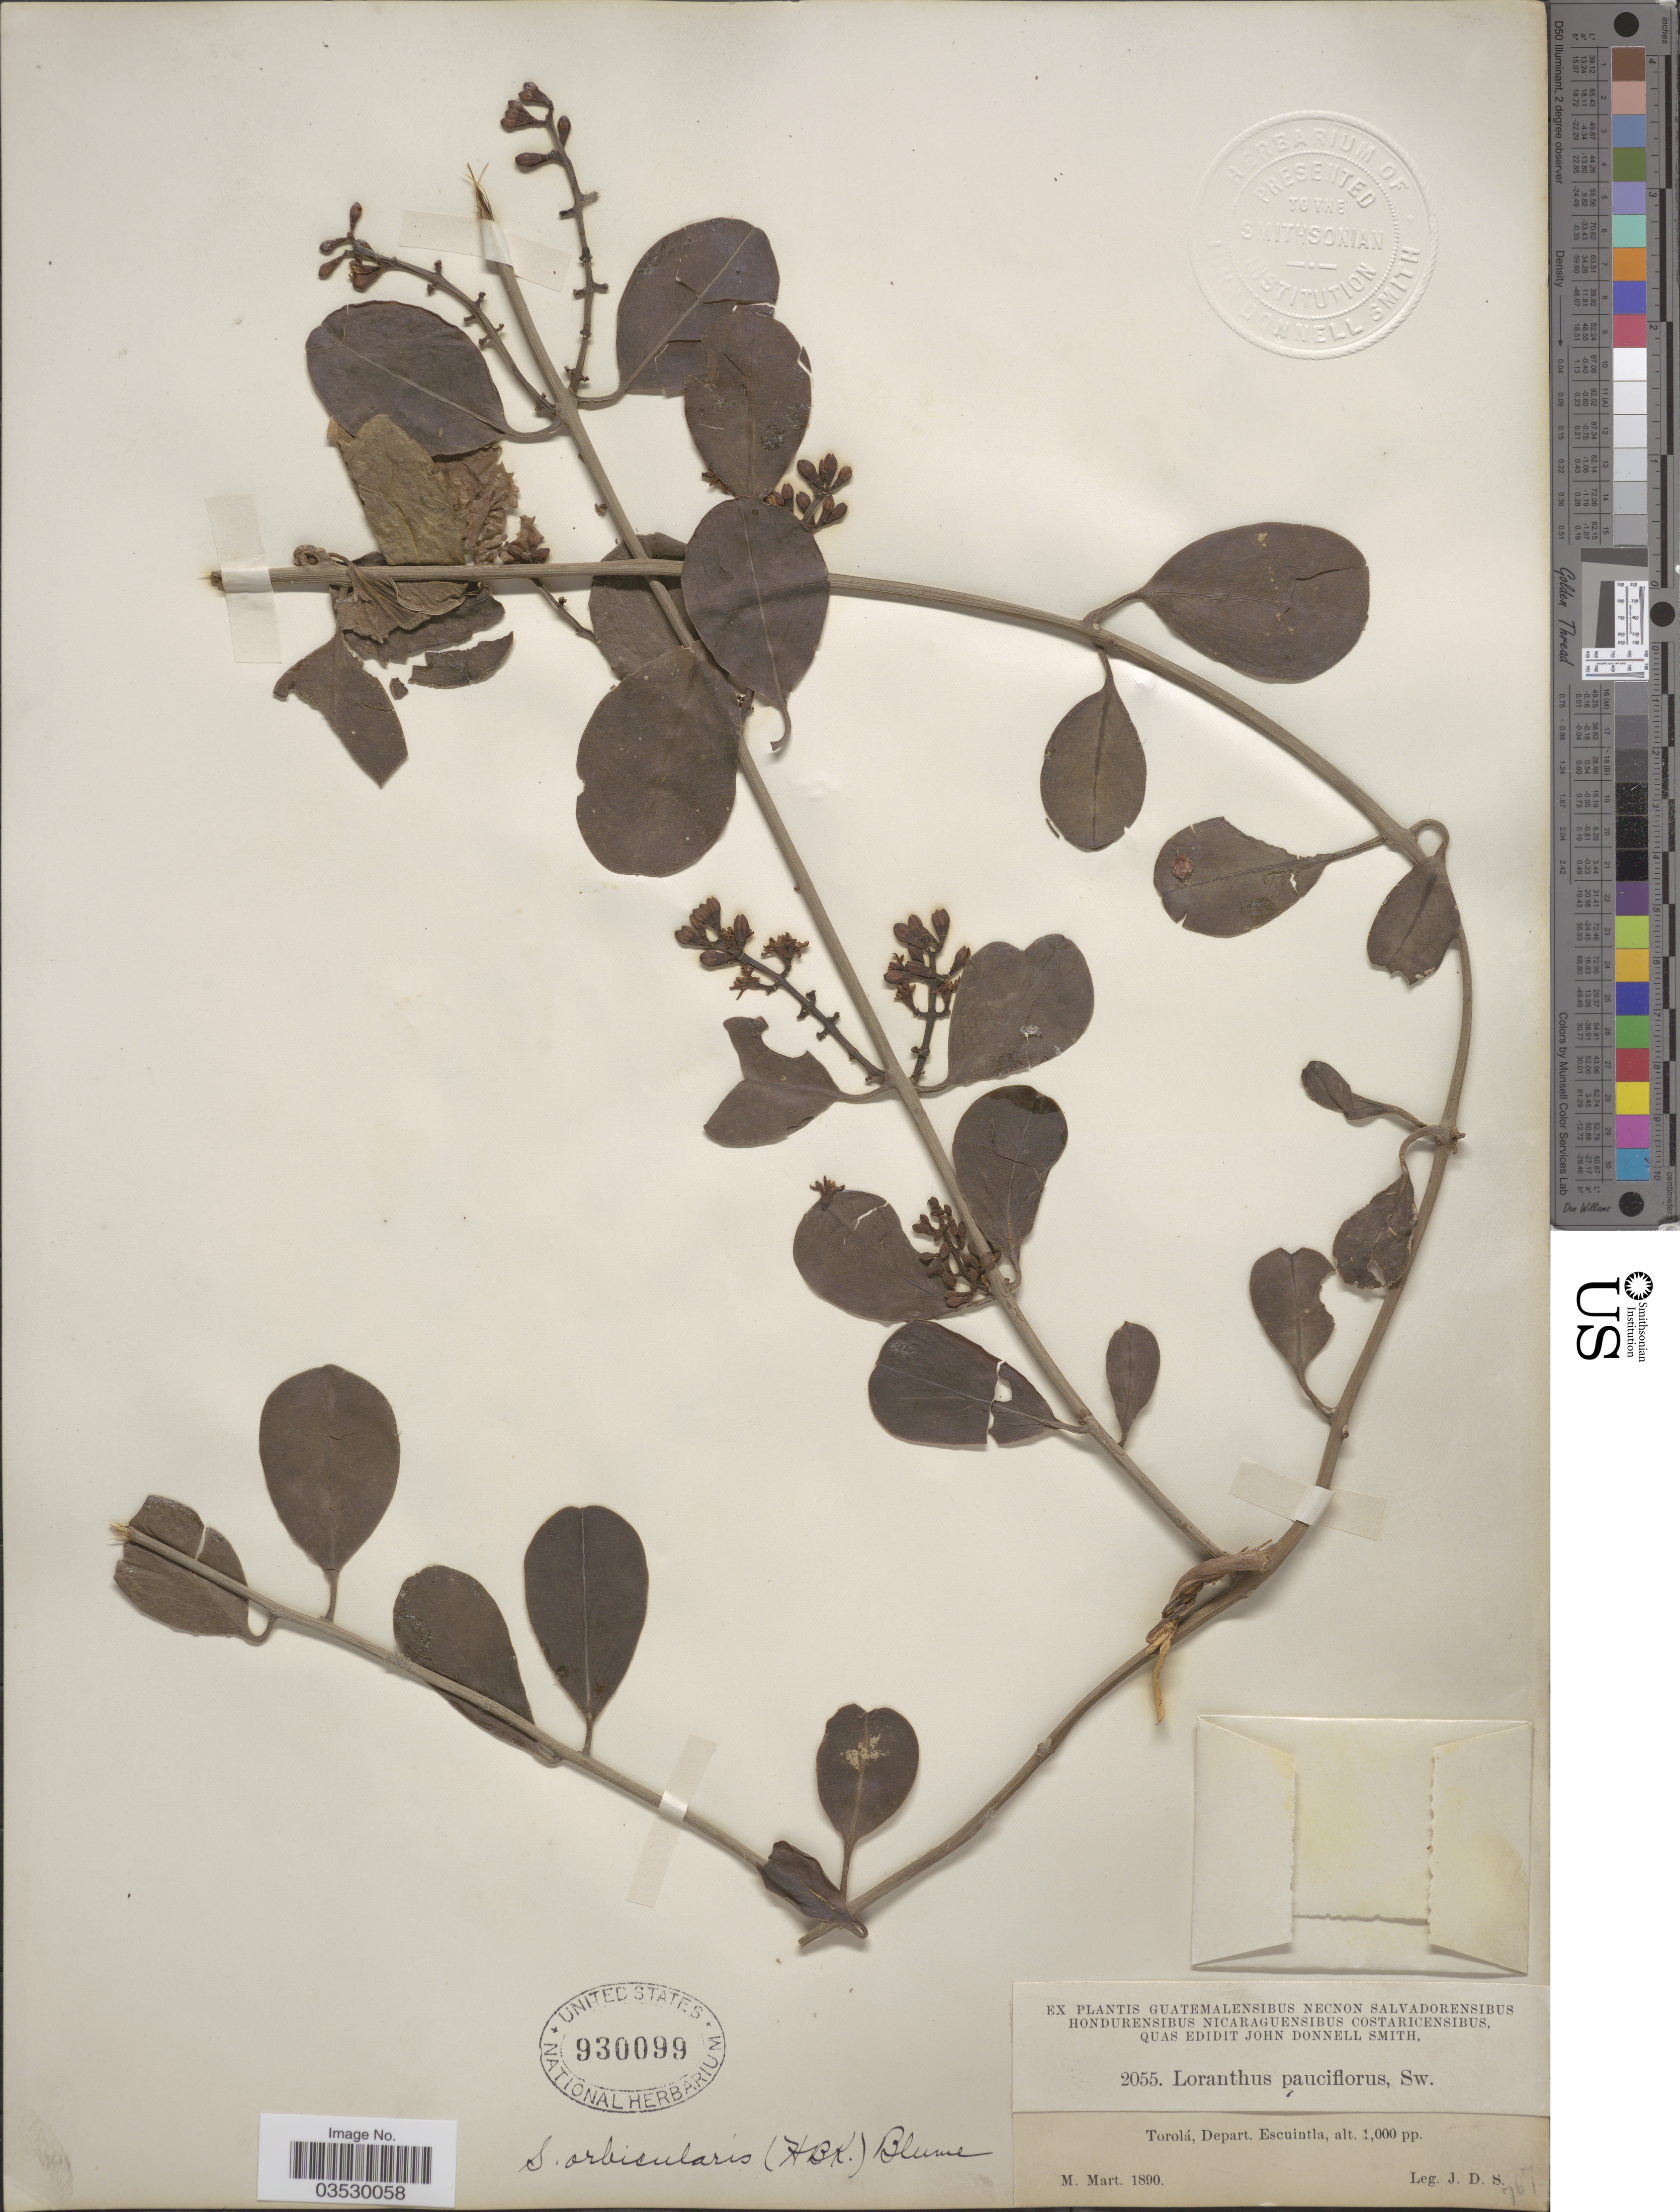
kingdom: Plantae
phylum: Tracheophyta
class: Magnoliopsida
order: Santalales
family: Loranthaceae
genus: Struthanthus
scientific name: Struthanthus orbicularis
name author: (Kunth) Blume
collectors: J. Donnell Smith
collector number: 2055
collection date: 1890-03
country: Guatemala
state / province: Escuintla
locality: Torolá, Depart. Escuintla.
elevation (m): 305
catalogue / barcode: US 930099